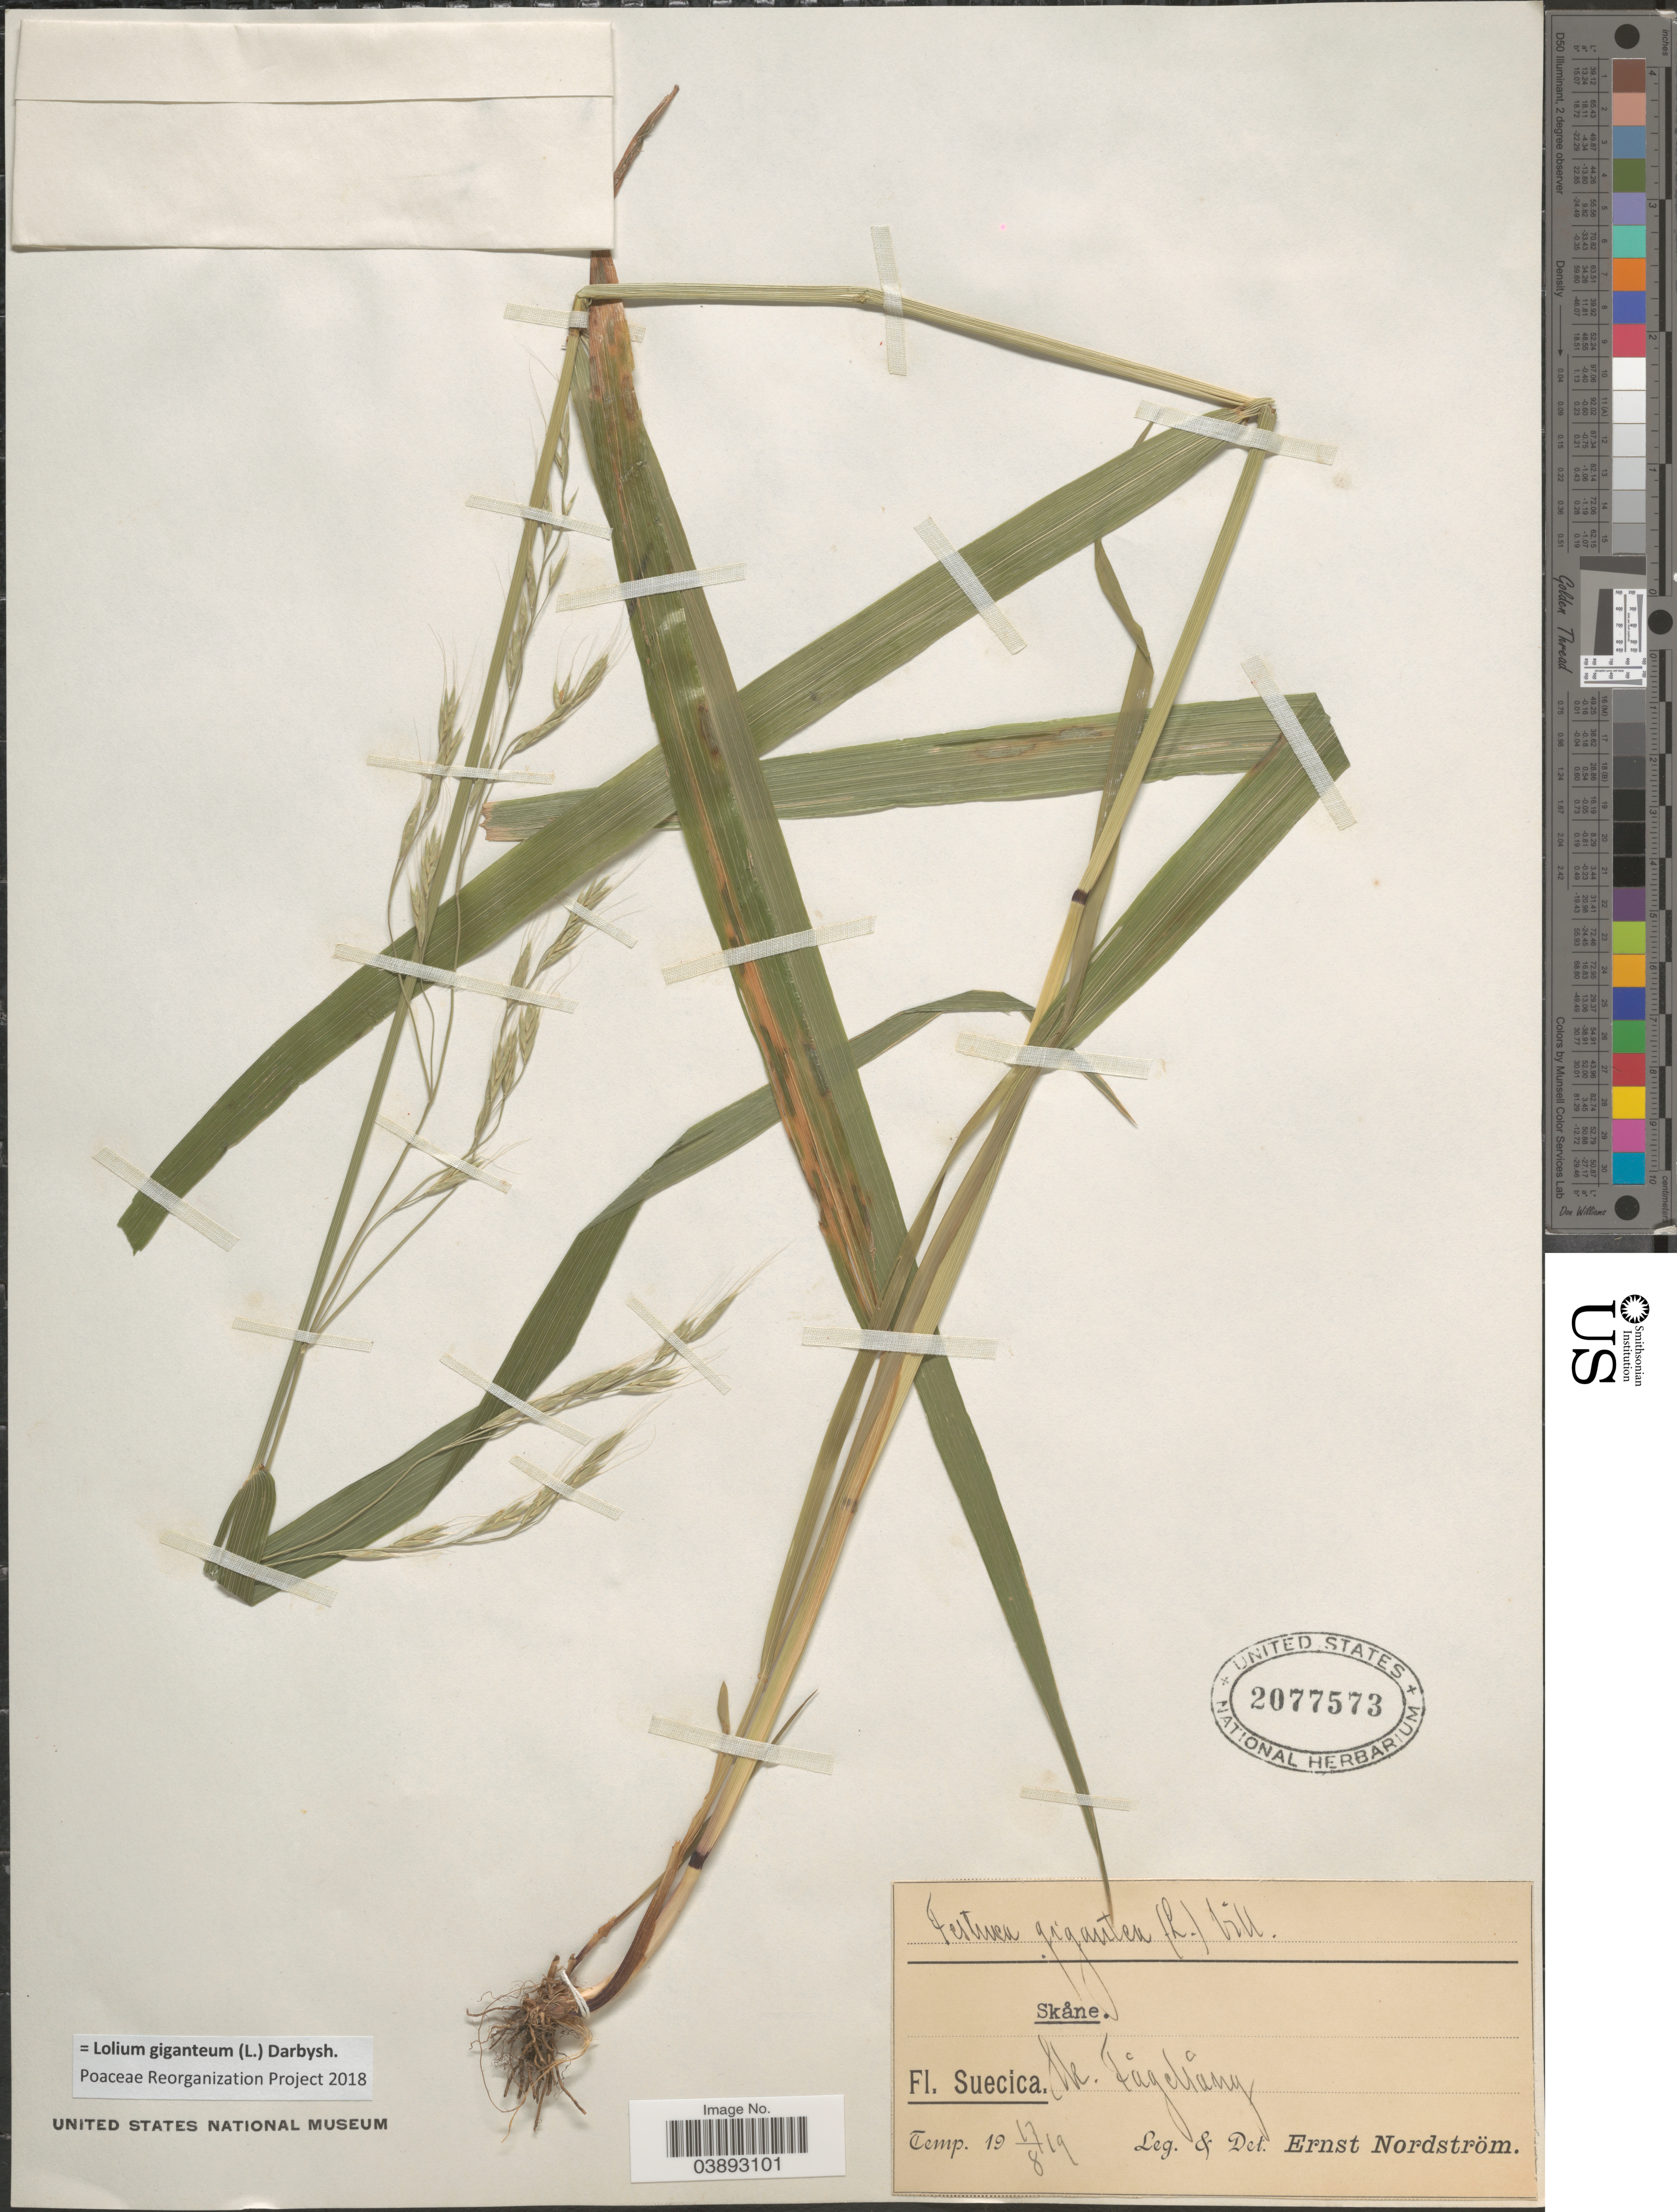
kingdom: Plantae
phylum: Tracheophyta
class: Liliopsida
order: Poales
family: Poaceae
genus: Lolium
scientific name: Lolium giganteum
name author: (L.) Darbysh.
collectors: E. Nordström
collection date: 1919-08-17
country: Sweden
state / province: Skåne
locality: Suecica. Sk. Fågeliång.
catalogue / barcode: US 2077573